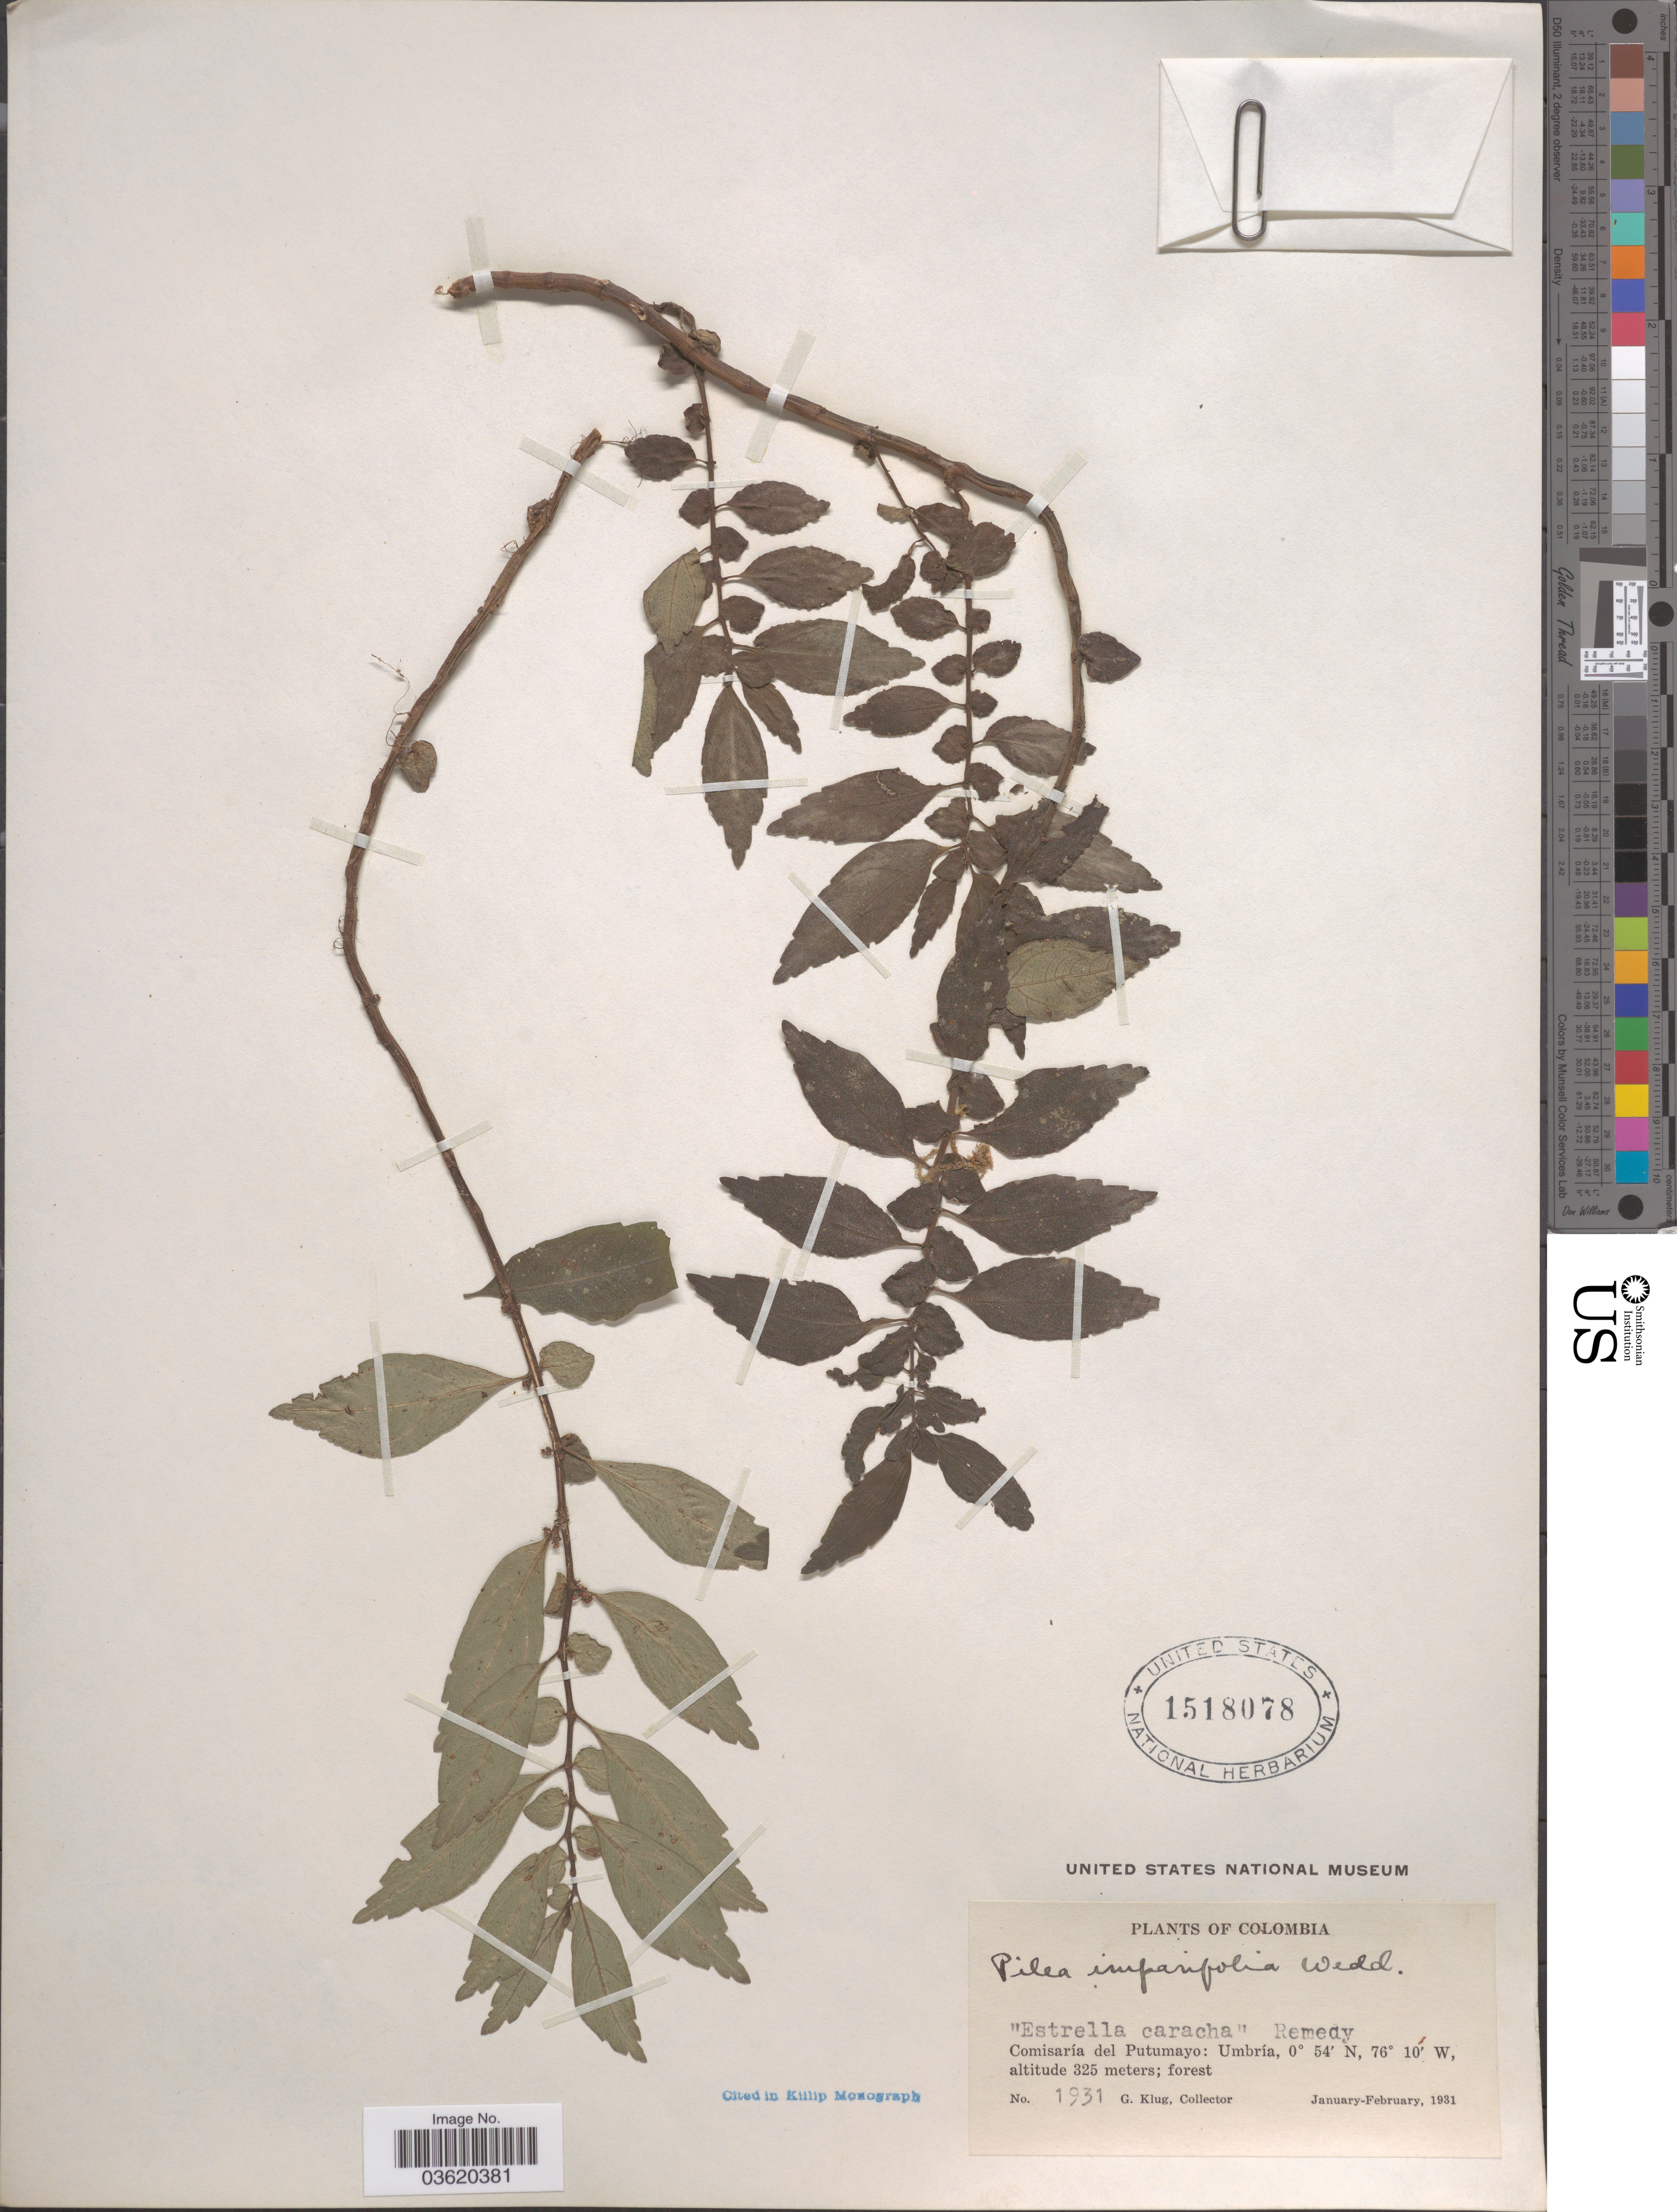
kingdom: Plantae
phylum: Tracheophyta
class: Magnoliopsida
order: Rosales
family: Urticaceae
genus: Pilea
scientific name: Pilea imparifolia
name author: Wedd.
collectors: G. Klug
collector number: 1931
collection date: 1931-01/1931-02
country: Colombia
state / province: Putumayo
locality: Comisaría del Putumayo: Umbría.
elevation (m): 325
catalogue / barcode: US 1518078